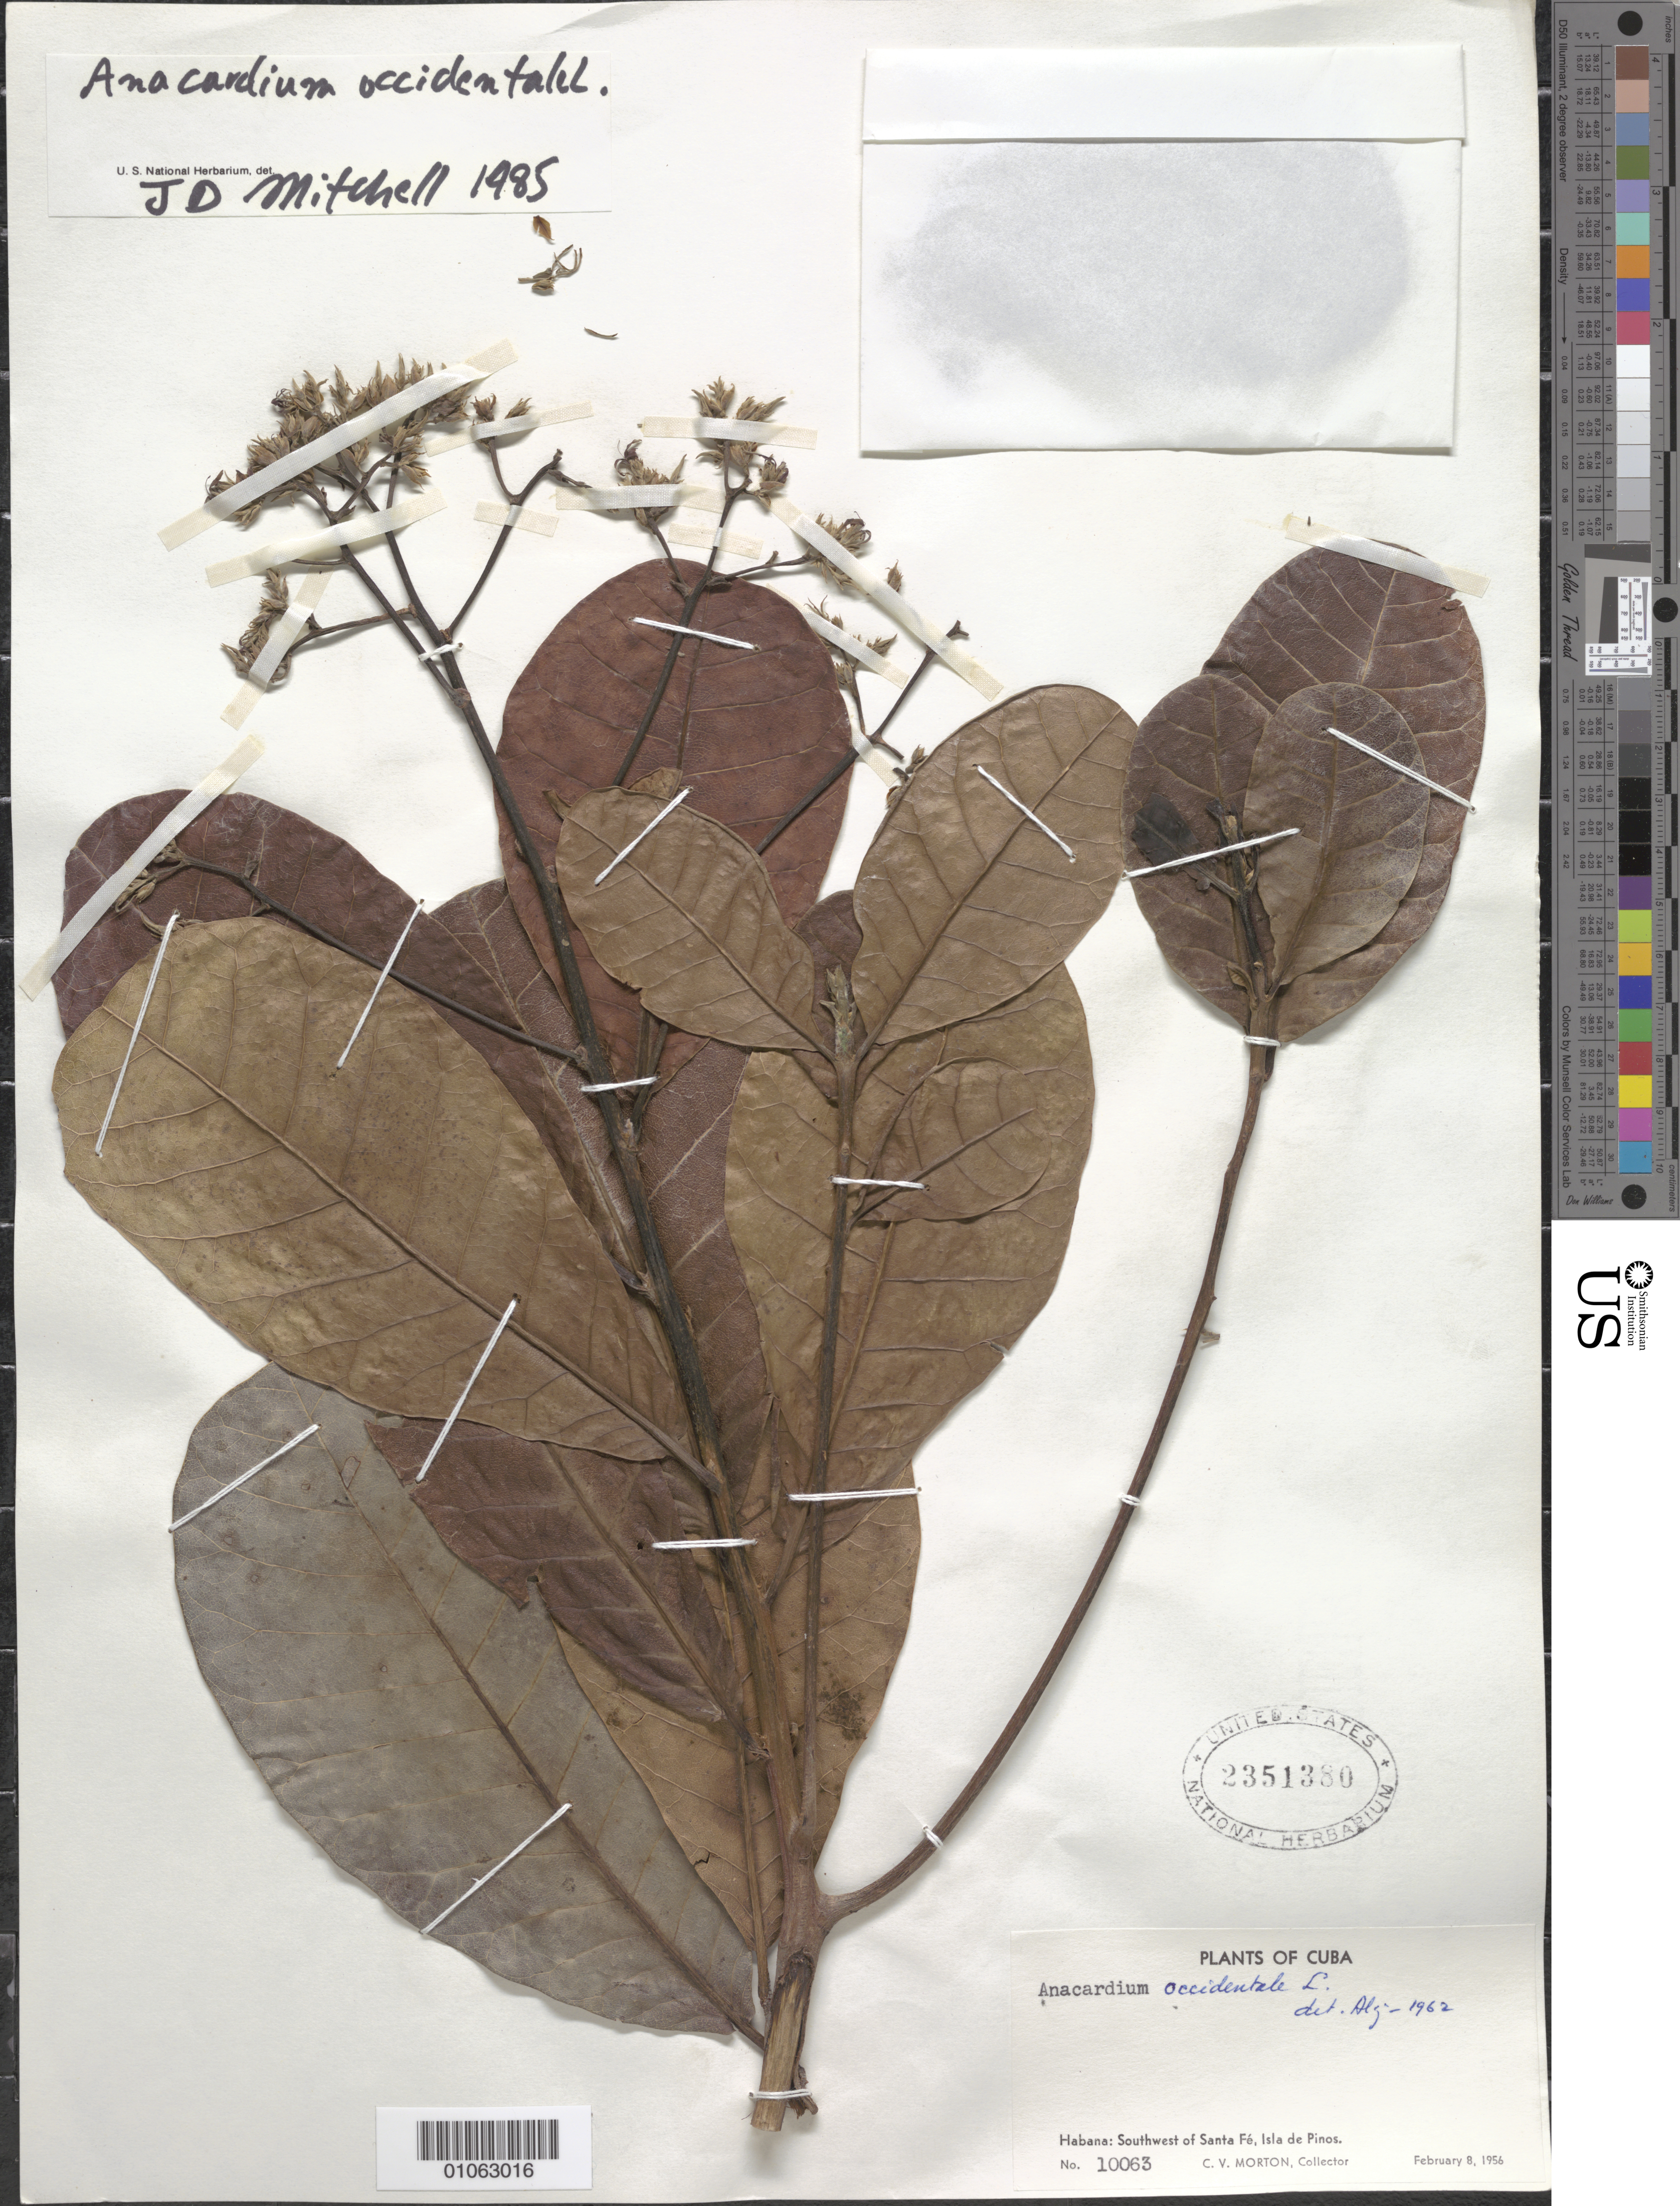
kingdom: Plantae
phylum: Tracheophyta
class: Magnoliopsida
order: Sapindales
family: Anacardiaceae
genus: Anacardium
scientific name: Anacardium occidentale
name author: L.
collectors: C. V. Morton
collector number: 10063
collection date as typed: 08 Feb 1956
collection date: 1956-02-08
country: Cuba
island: Isla de la Juventud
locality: Isle of Pines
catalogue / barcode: US 2351380